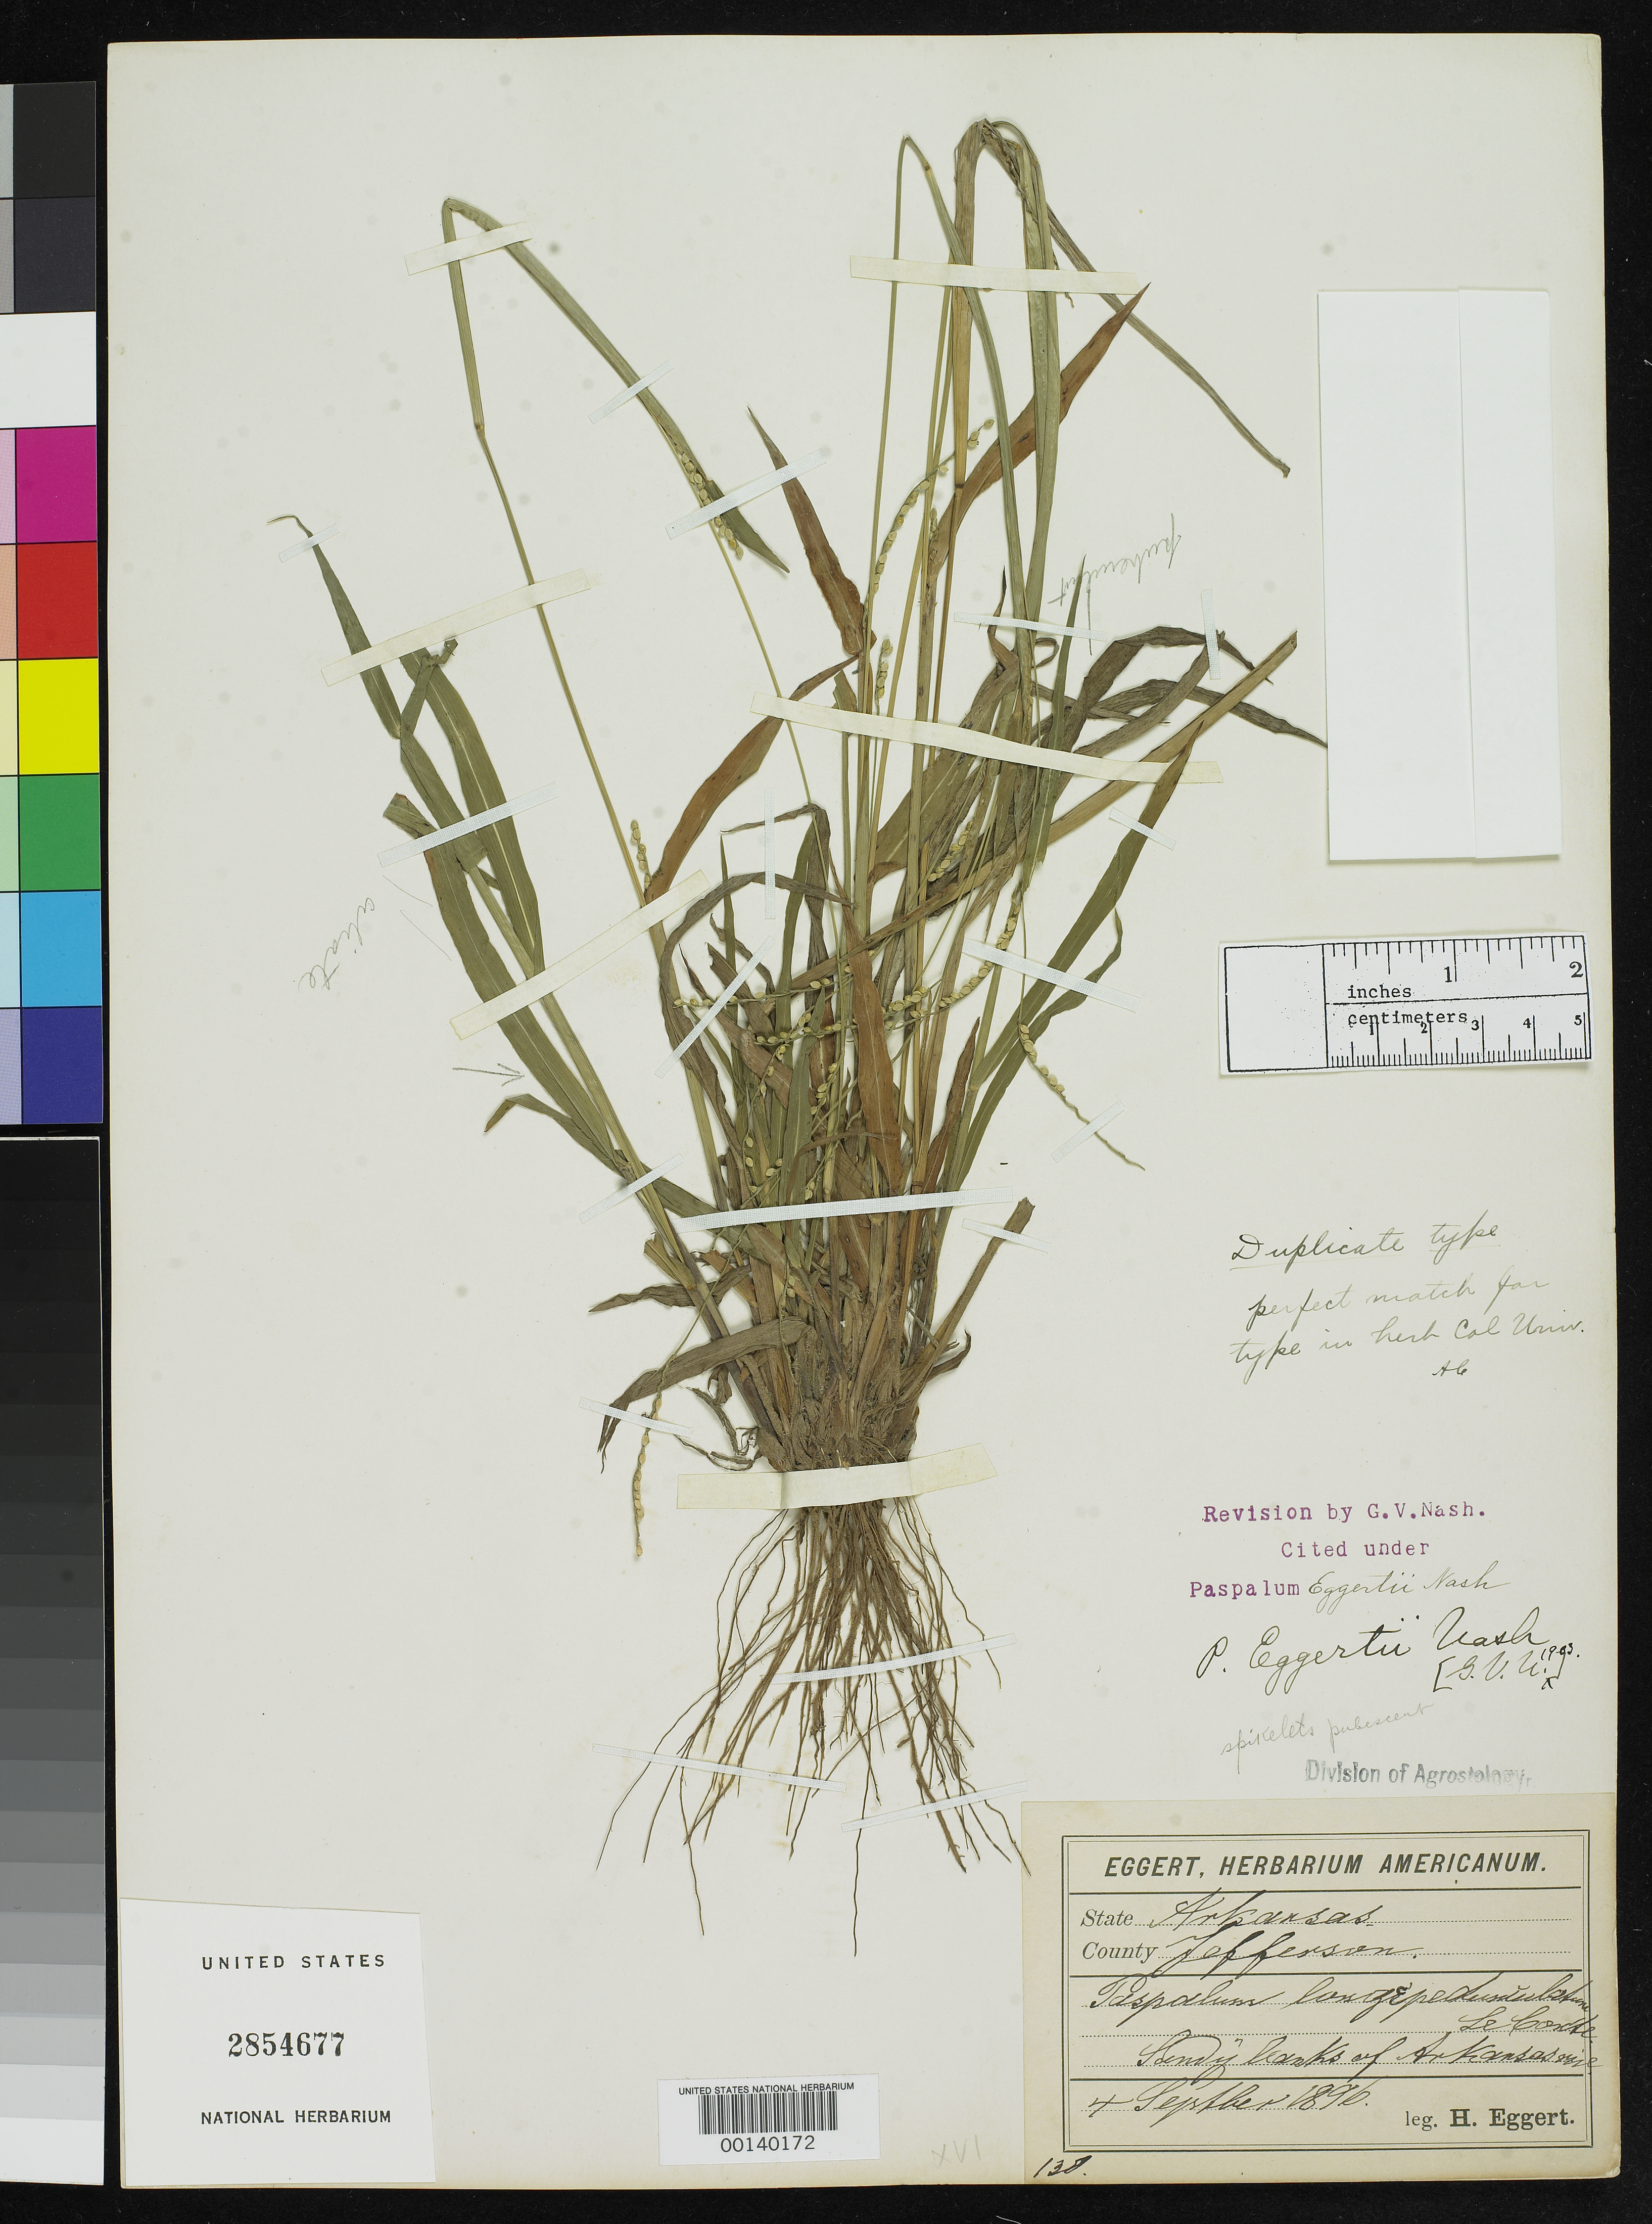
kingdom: Plantae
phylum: Tracheophyta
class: Liliopsida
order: Poales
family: Poaceae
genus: Paspalum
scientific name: Paspalum eggertii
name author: Nash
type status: Isotype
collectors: H. Eggert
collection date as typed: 04 Sep 1896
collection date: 1896-09-04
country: United States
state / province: Arkansas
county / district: Jefferson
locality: Pine Bluffs.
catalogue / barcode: US 2854677